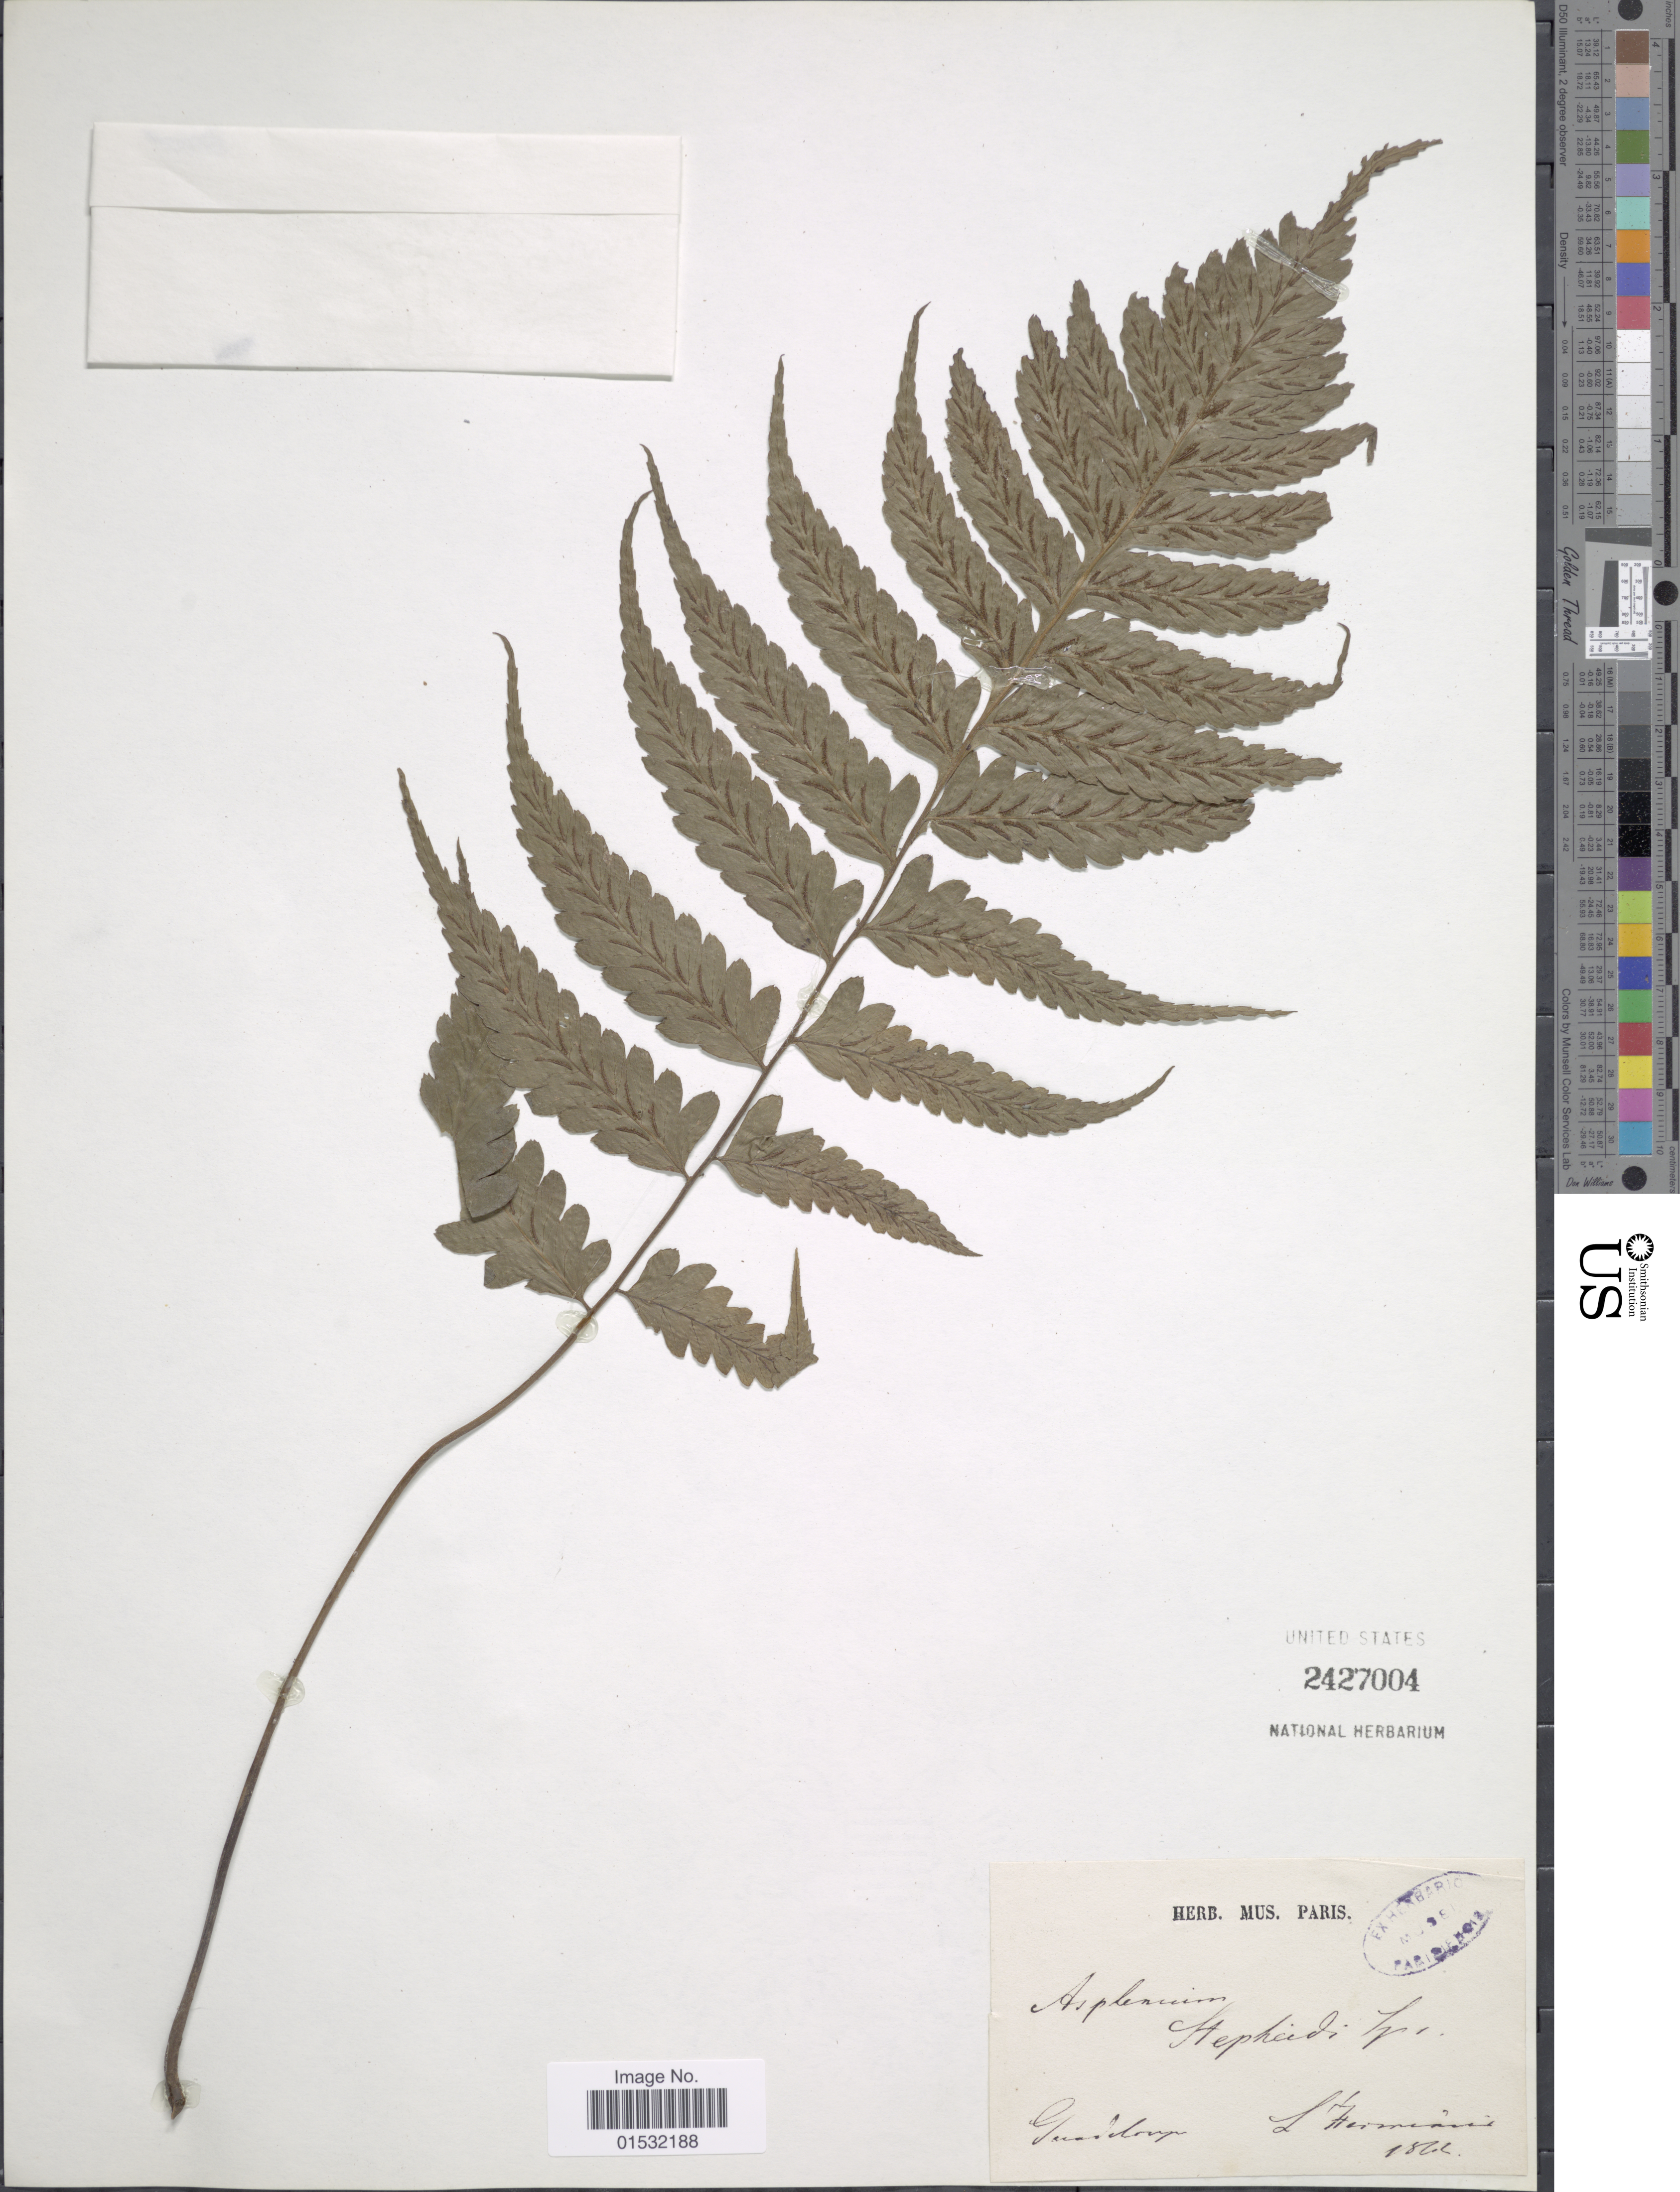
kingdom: Plantae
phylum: Tracheophyta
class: Polypodiopsida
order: Polypodiales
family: Athyriaceae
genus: Diplazium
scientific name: Diplazium cristatum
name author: (Desr.) Alston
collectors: -. L'Herminier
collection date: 1822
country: Guadeloupe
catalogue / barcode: US 2427004